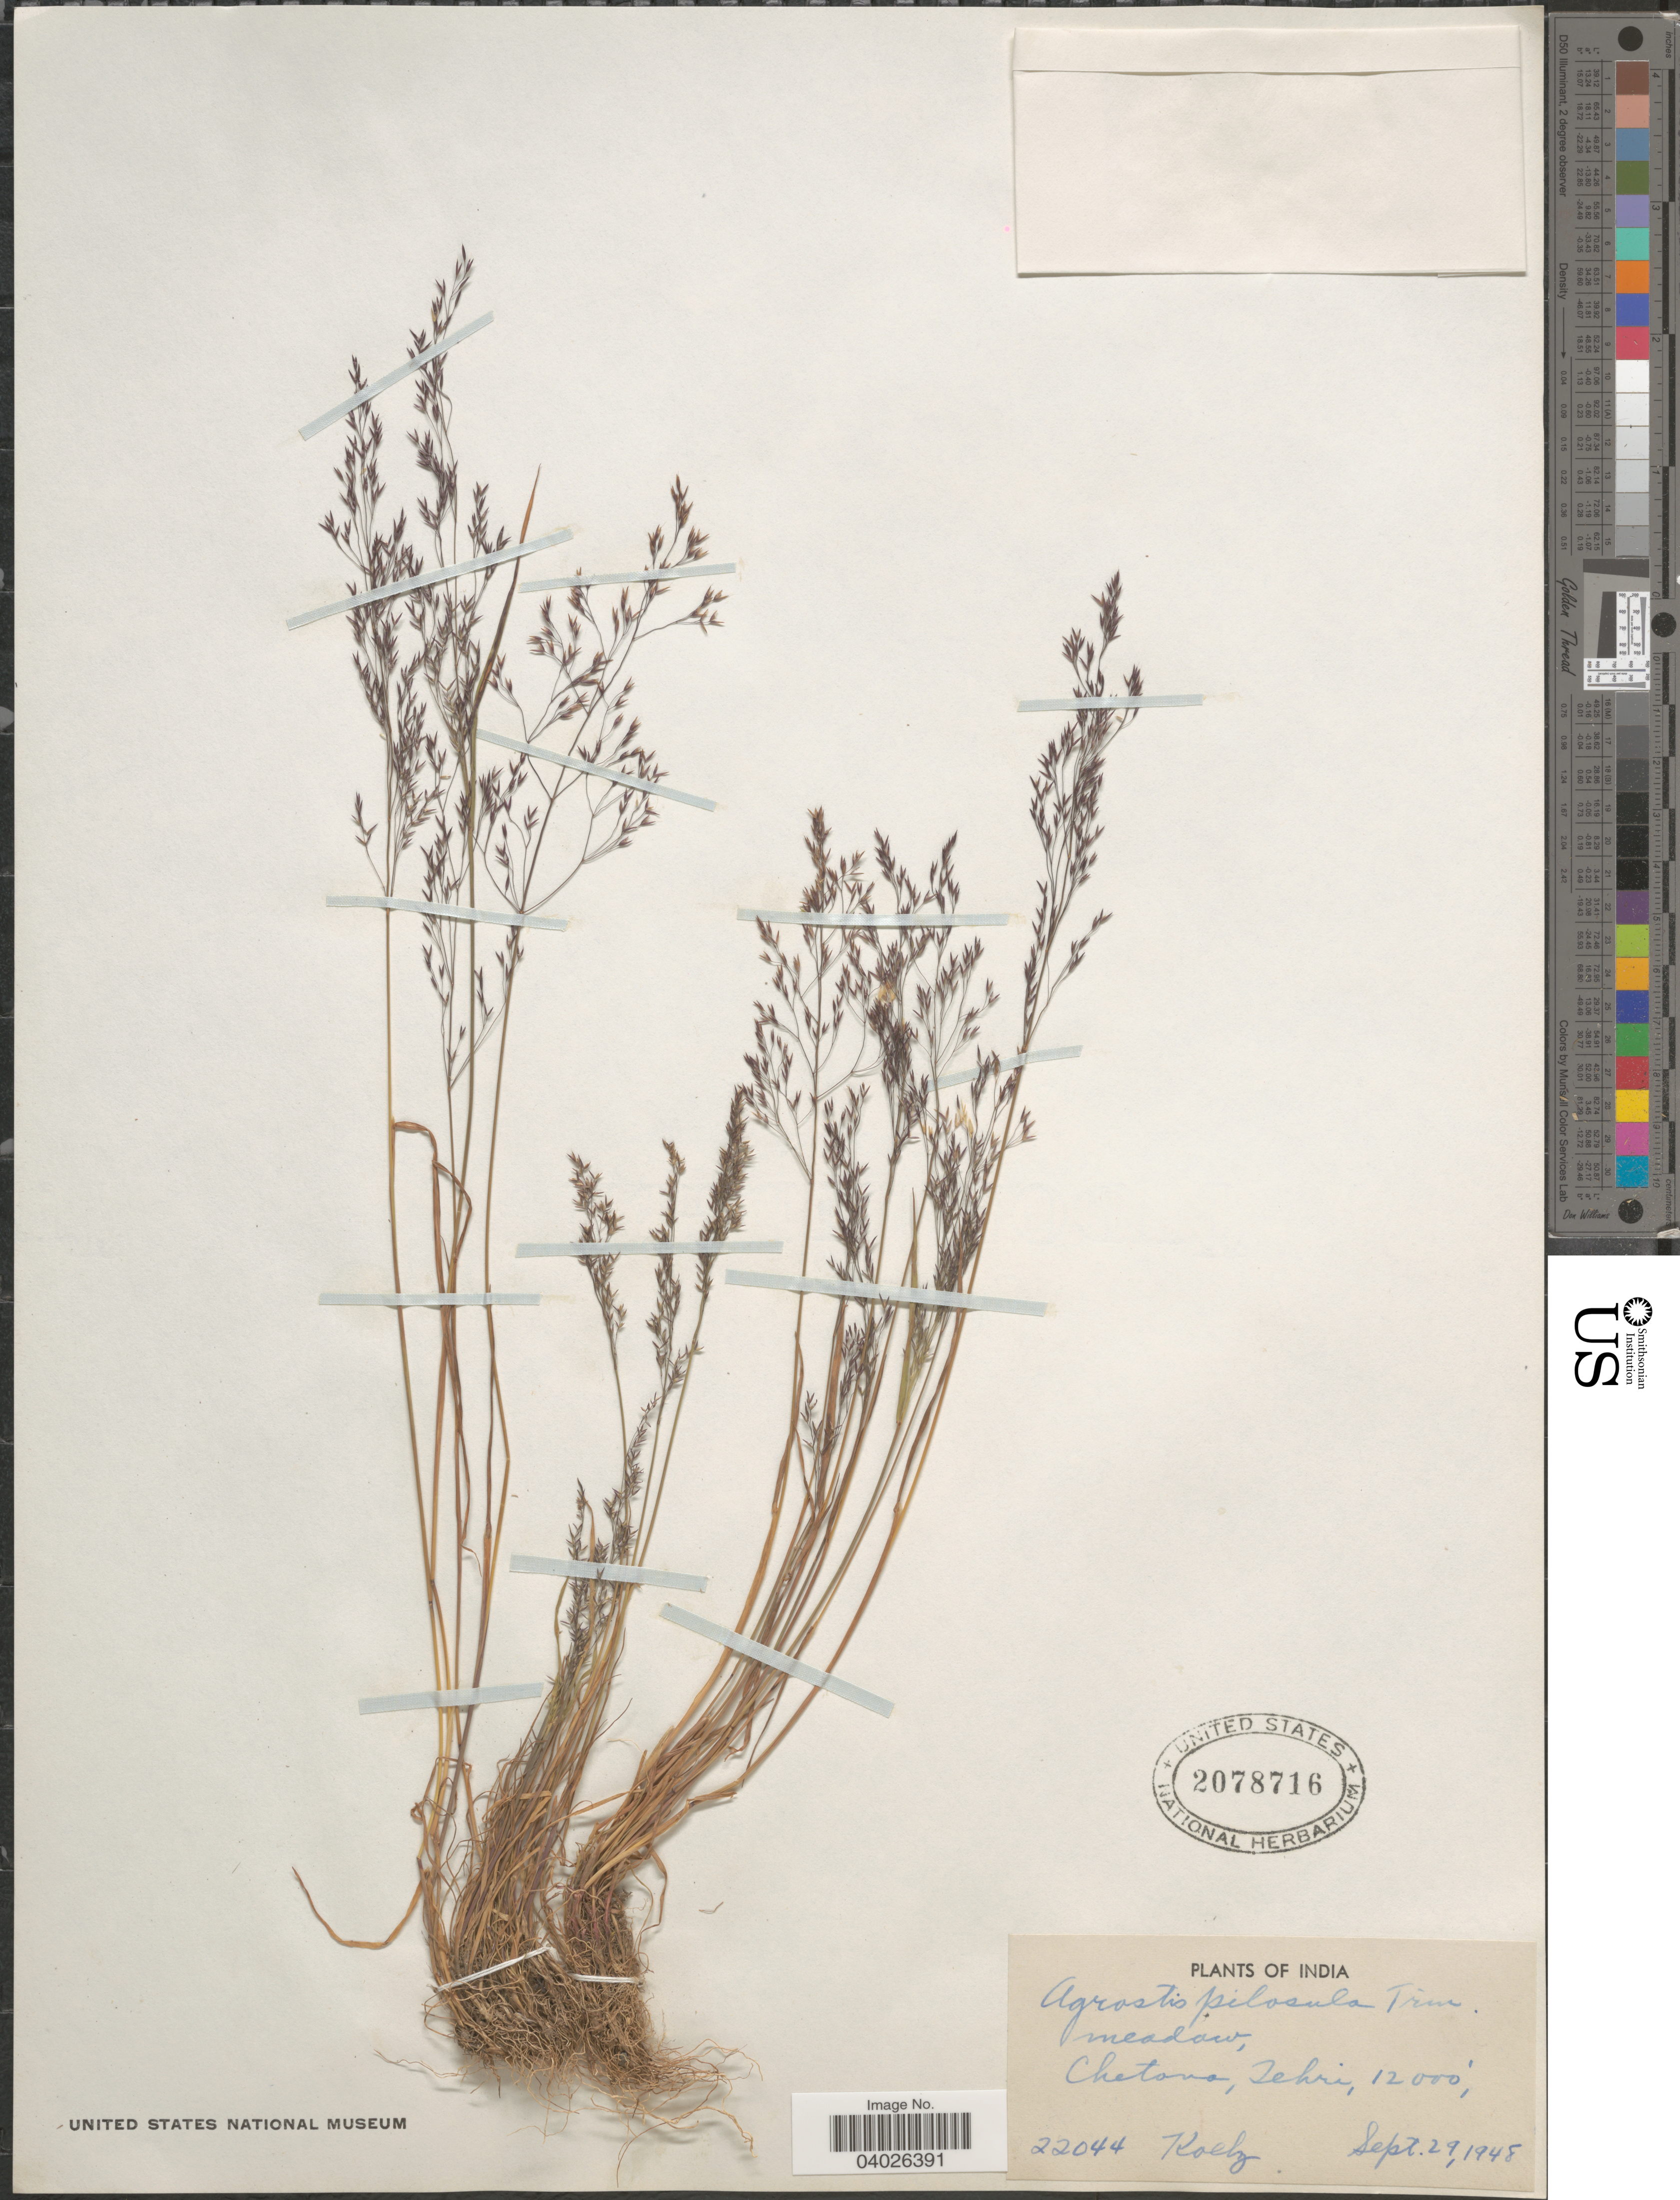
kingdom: Plantae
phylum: Tracheophyta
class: Liliopsida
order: Poales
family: Poaceae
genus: Agrostis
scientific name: Agrostis pilosula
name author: Trin.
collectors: Koelz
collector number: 22044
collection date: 1948-09-29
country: India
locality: Meadow, Chetona, Tehri.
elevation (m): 3658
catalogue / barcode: US 2078716